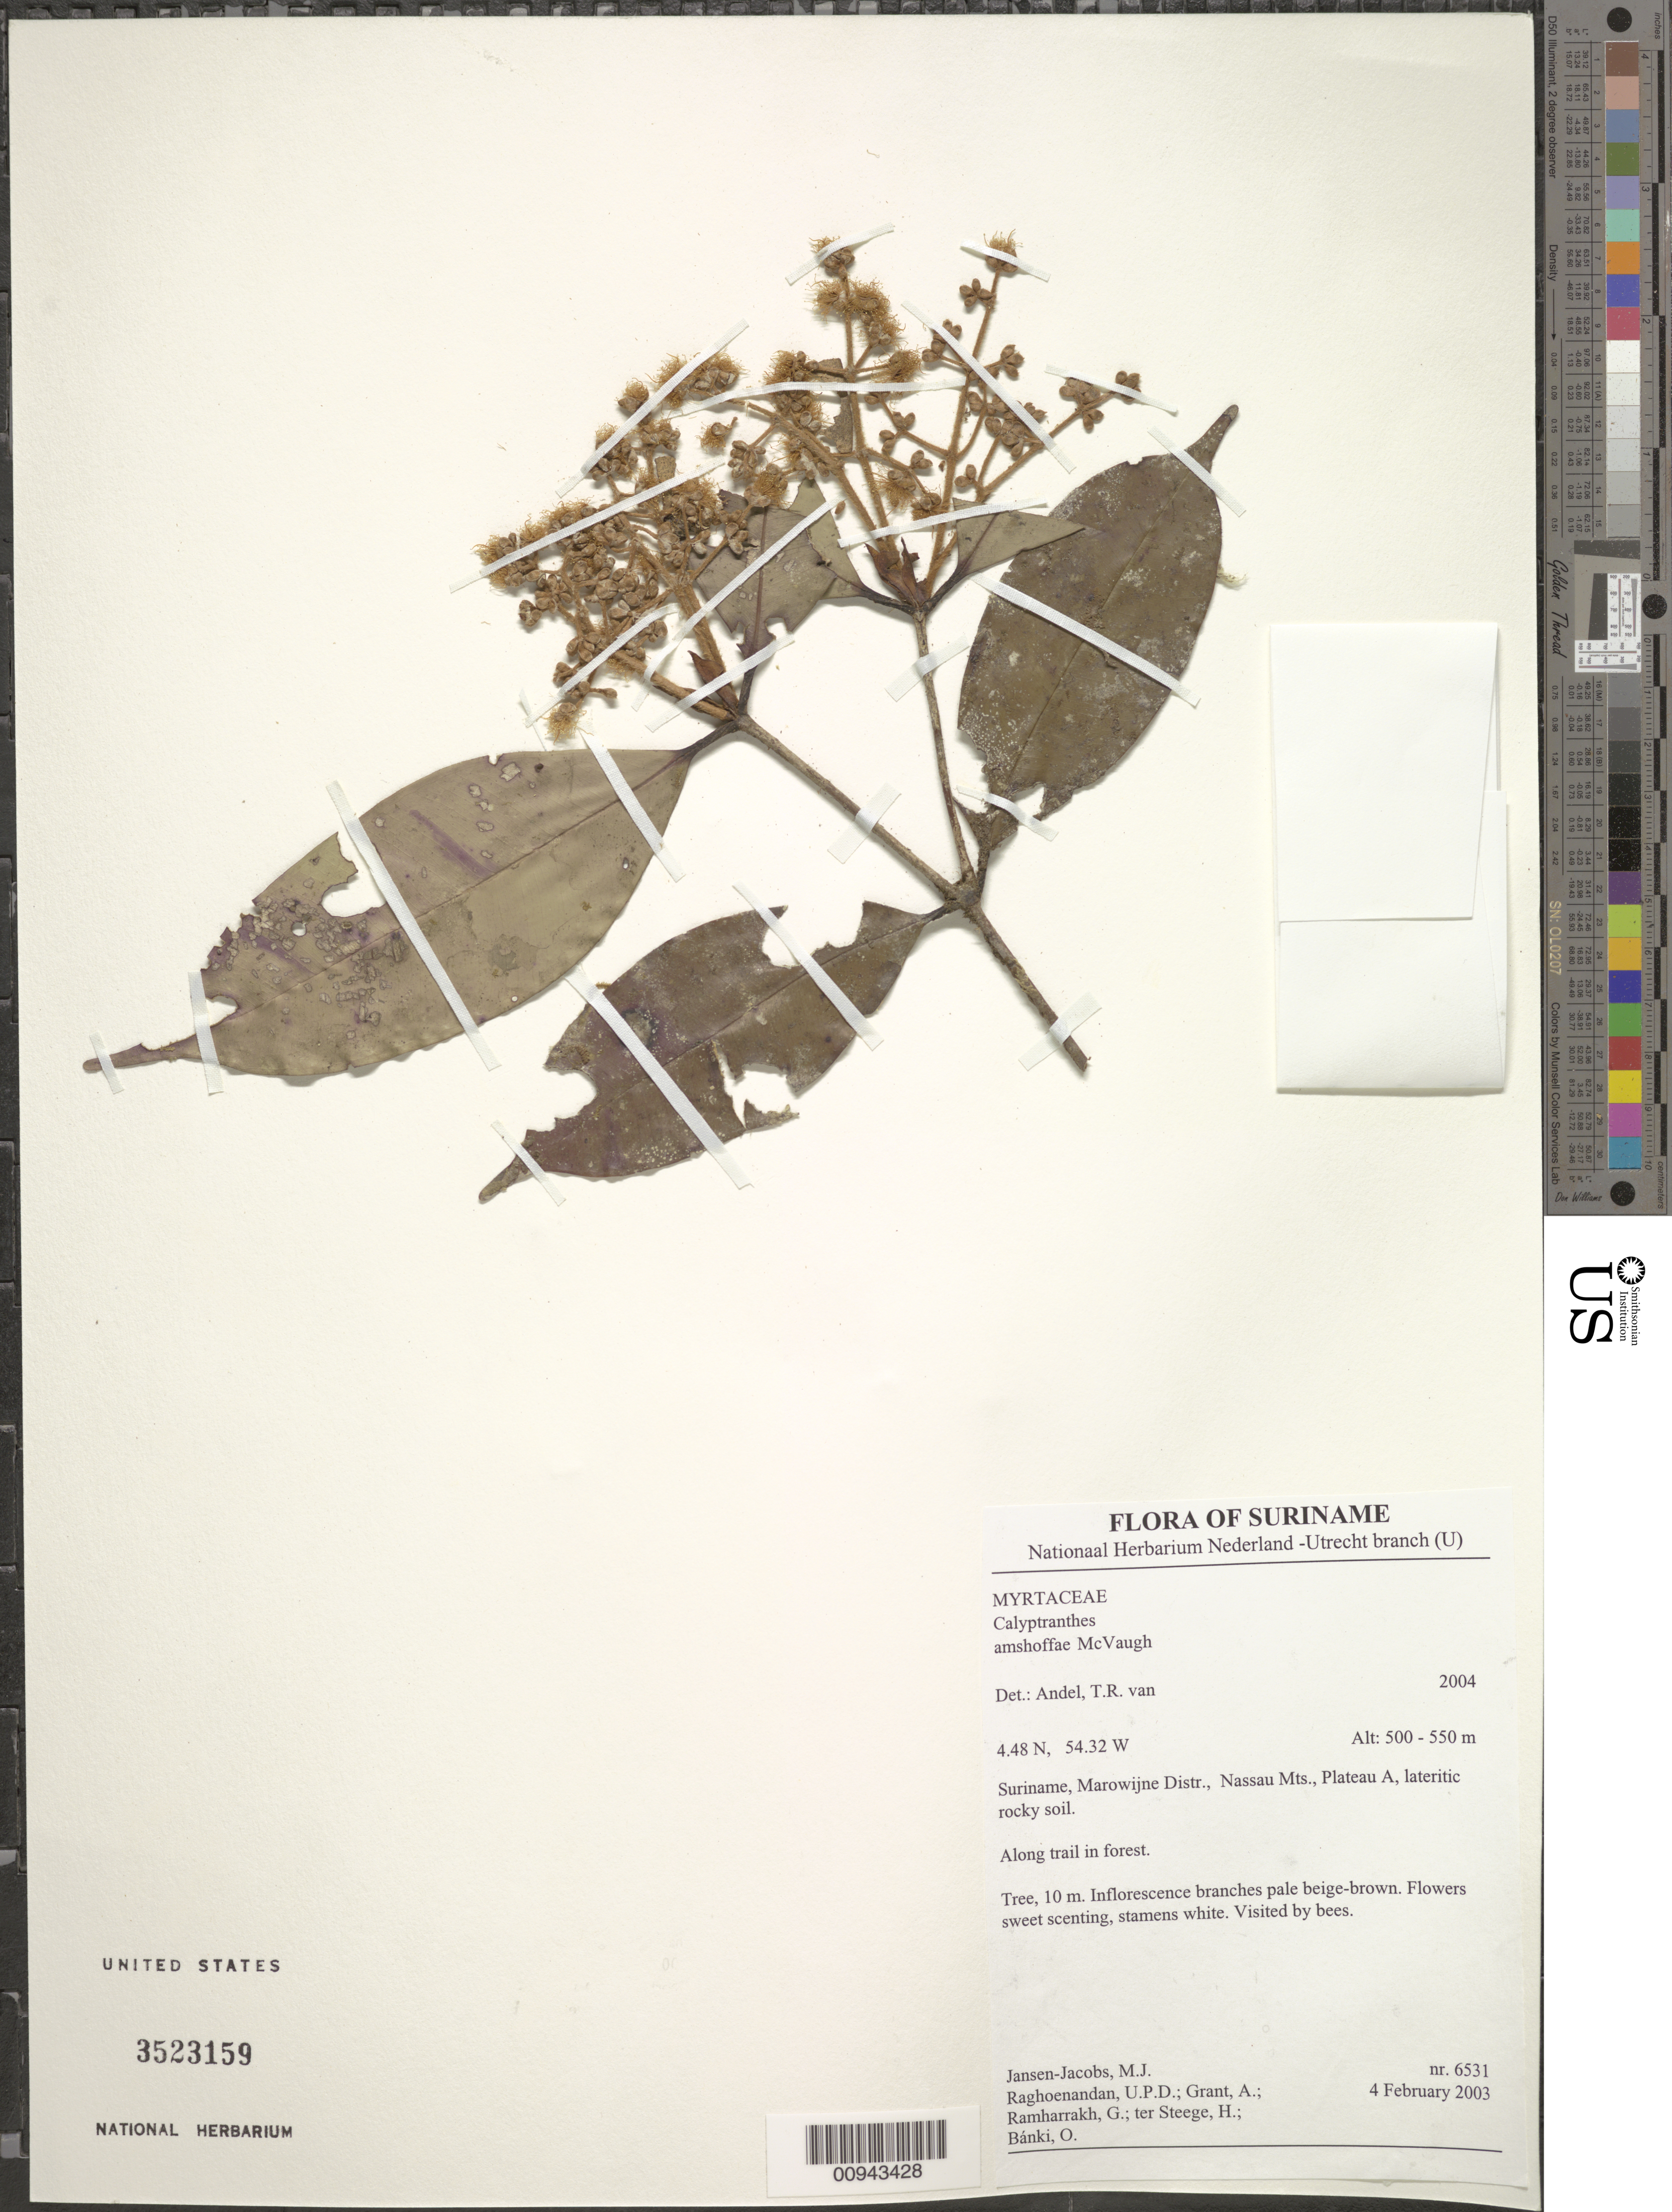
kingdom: Plantae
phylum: Tracheophyta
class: Magnoliopsida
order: Myrtales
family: Myrtaceae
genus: Myrcia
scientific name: Myrcia amshoffae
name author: (McVaugh) A.R. Lourenço & E. Lucas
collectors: M. J. Jansen-Jacobs, U. Raghoenandan, A. Grant, G. Ramharrakh, H. ter Steege & O. Bánki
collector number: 6531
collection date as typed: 4-Feb-03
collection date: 2003-02-04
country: Suriname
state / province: Marowijne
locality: Nassau Mts., Plateau A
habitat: Lateritic rocky soil. Along trail in forest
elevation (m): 500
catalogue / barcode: US 3523159